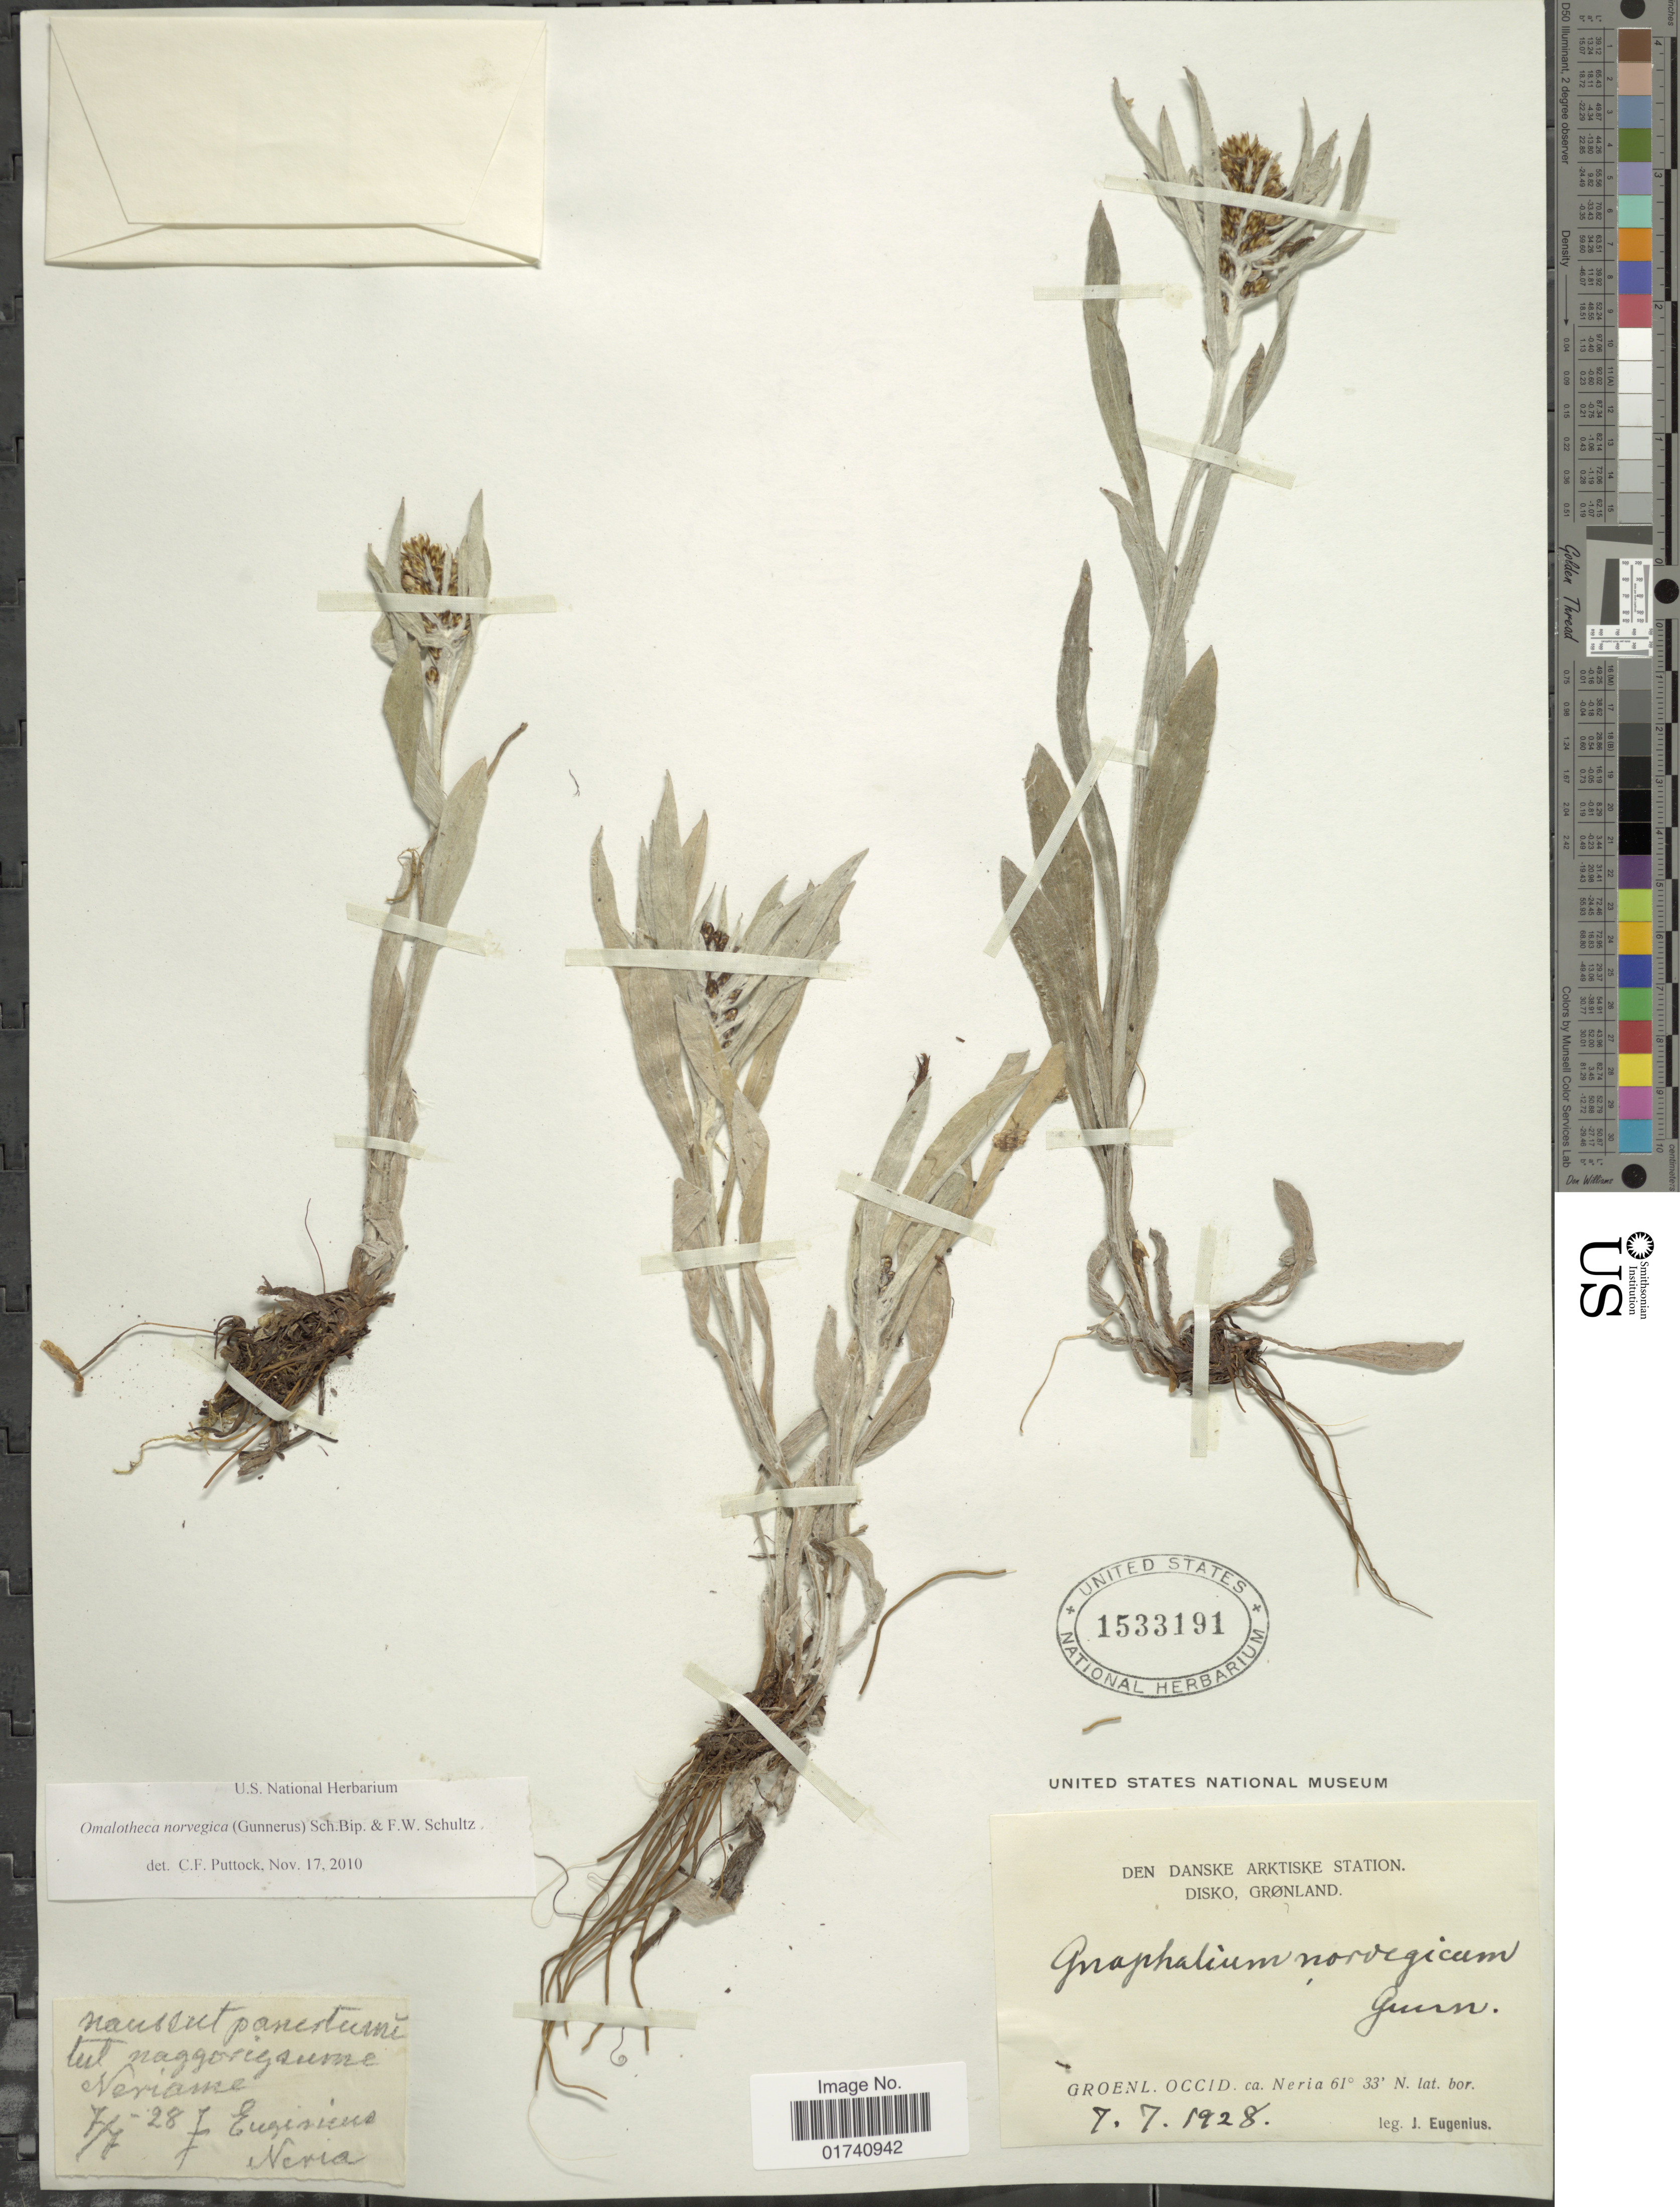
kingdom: Plantae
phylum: Tracheophyta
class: Magnoliopsida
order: Asterales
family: Asteraceae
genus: Omalotheca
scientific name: Omalotheca norvegica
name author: (Gunnerus) Sch. Bip. & F.W. Schultz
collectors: J. Eugenius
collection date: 1928-07-07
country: Greenland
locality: Groenl. Occid. ca. Neria.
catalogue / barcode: US 1533191